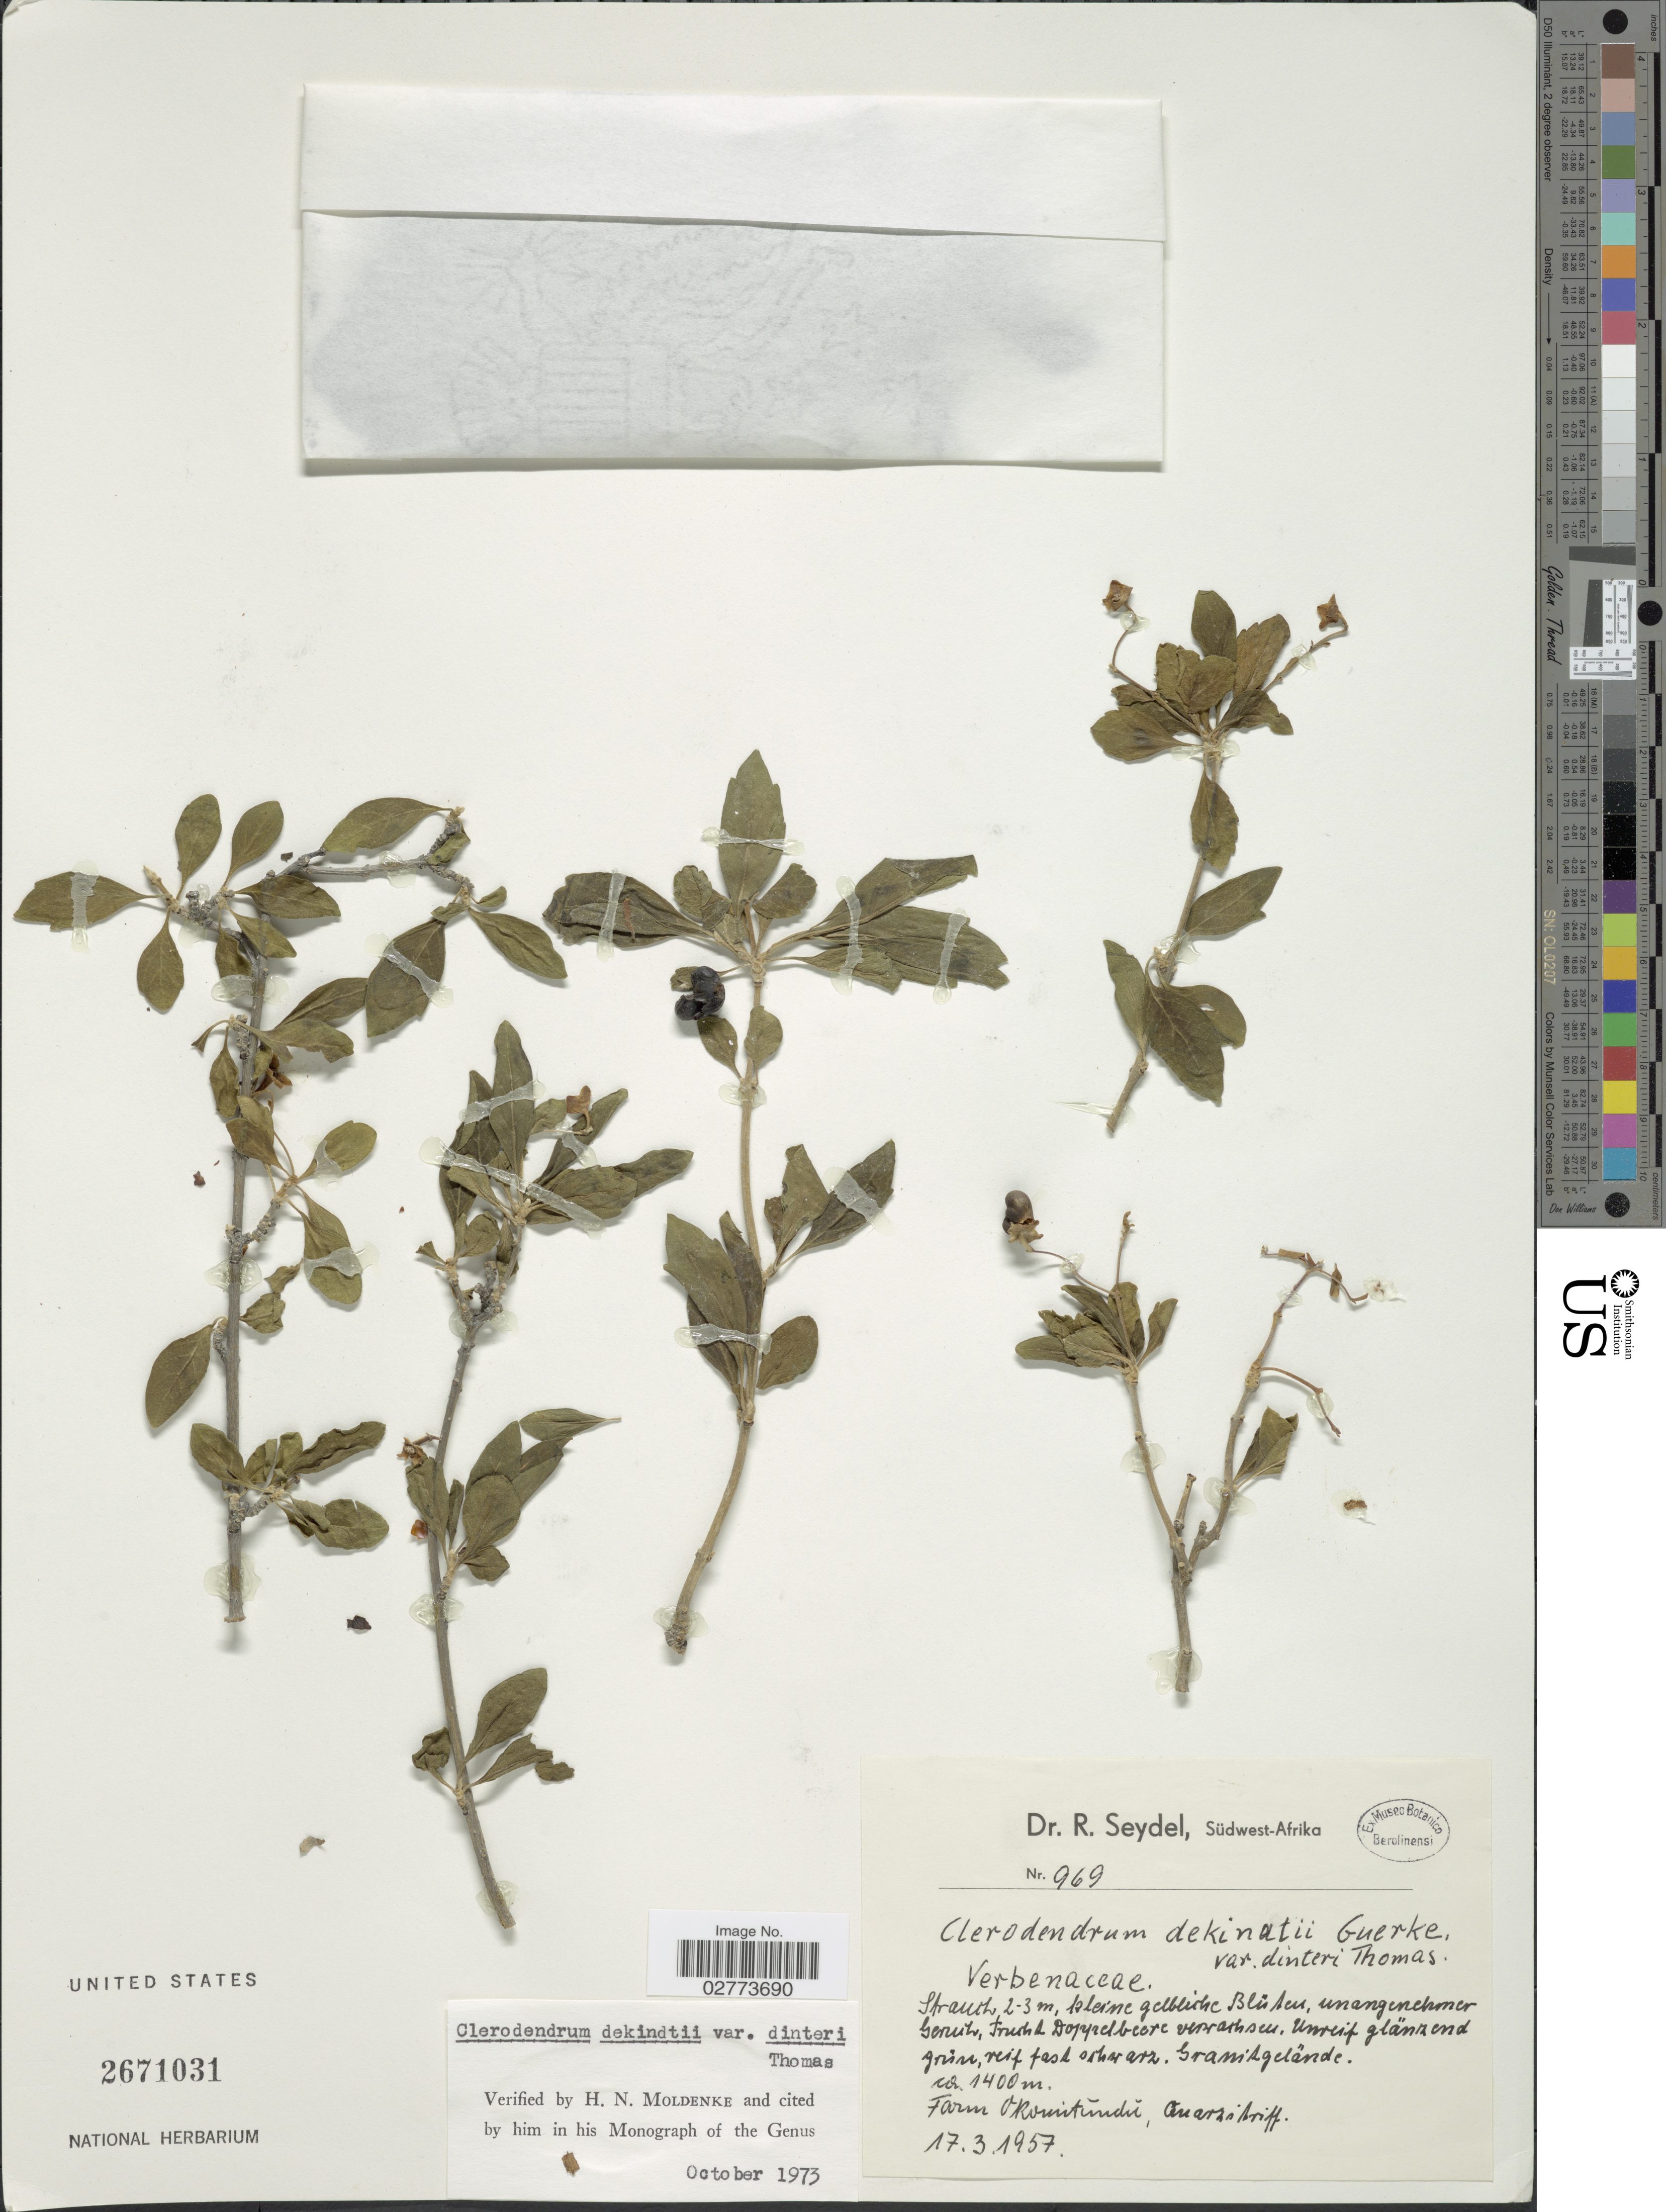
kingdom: Plantae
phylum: Tracheophyta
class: Magnoliopsida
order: Lamiales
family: Lamiaceae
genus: Clerodendrum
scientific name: Clerodendrum dekindtii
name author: Gürke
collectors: R. Seydel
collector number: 969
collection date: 1957-03-17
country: Namibia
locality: Farm Okonmitundu, Quarzitriff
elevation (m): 1400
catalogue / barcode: US 2671031